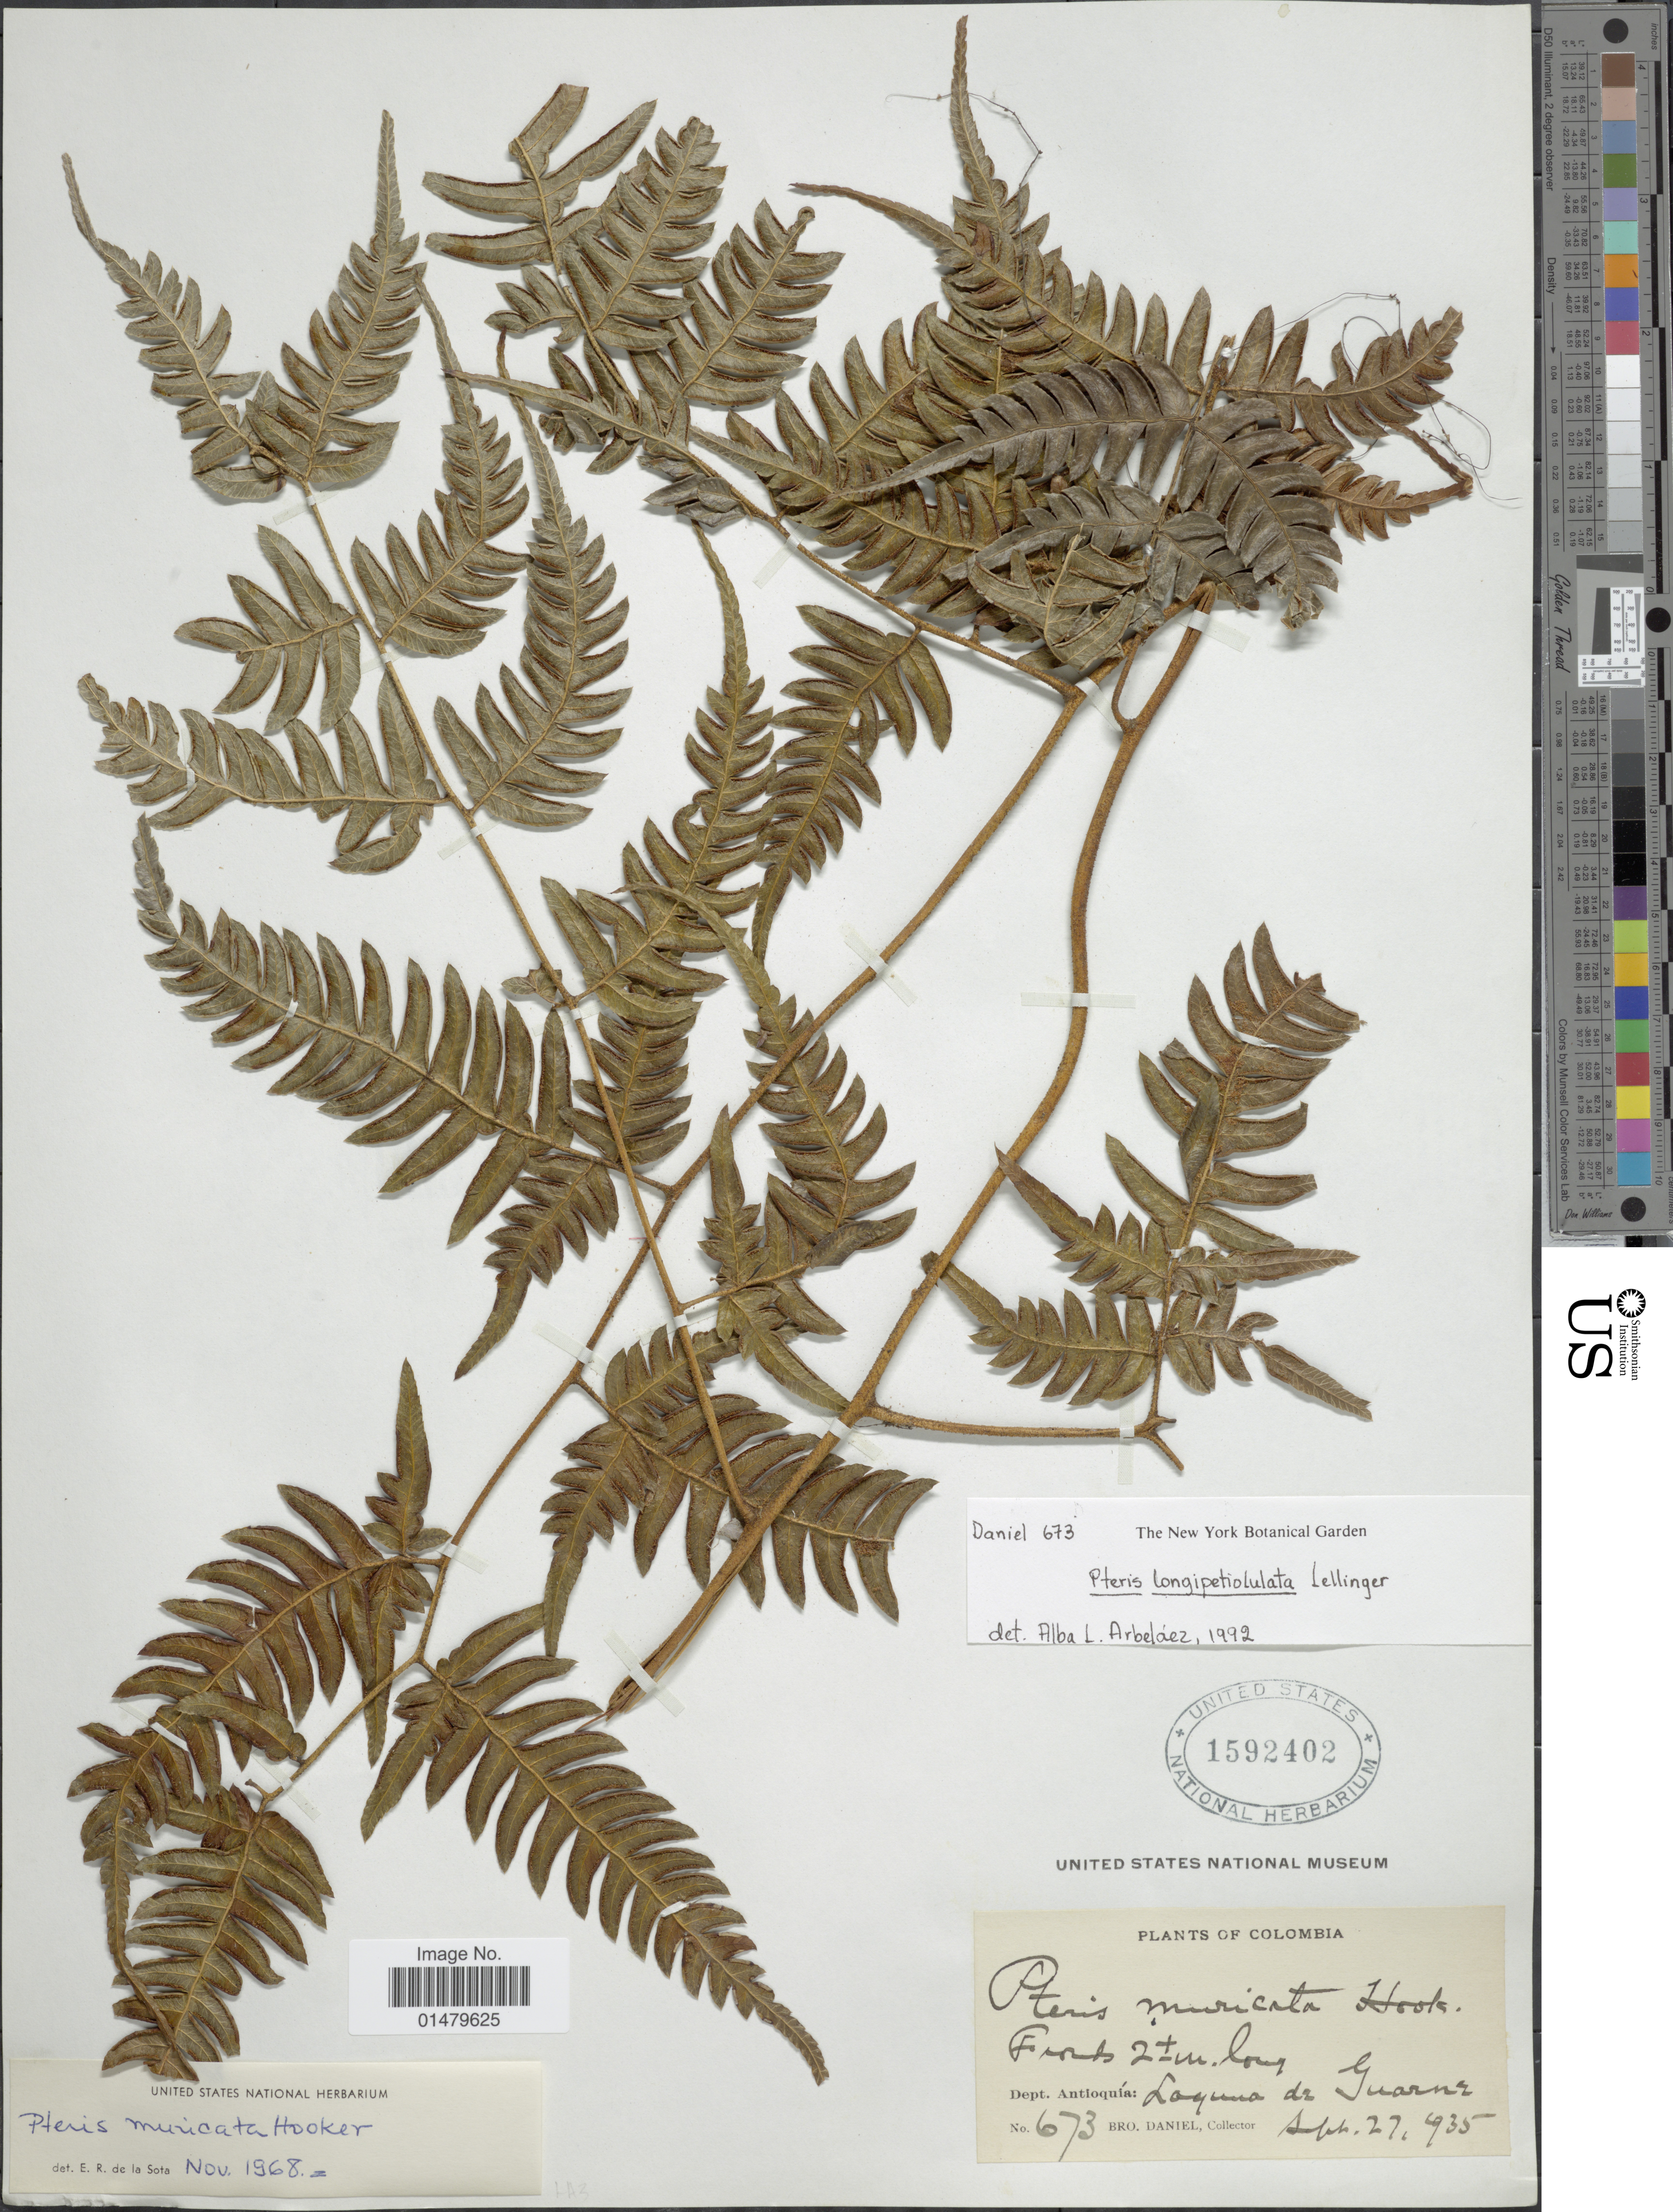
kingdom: Plantae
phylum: Tracheophyta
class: Polypodiopsida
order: Polypodiales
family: Pteridaceae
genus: Pteris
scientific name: Pteris longipetiololata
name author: Lellinger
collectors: Bro. Daniel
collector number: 673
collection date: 1935-09-27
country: Colombia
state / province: Antioquia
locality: Dept. Antioquia: Laguna de Guarne.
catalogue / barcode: US 1592402